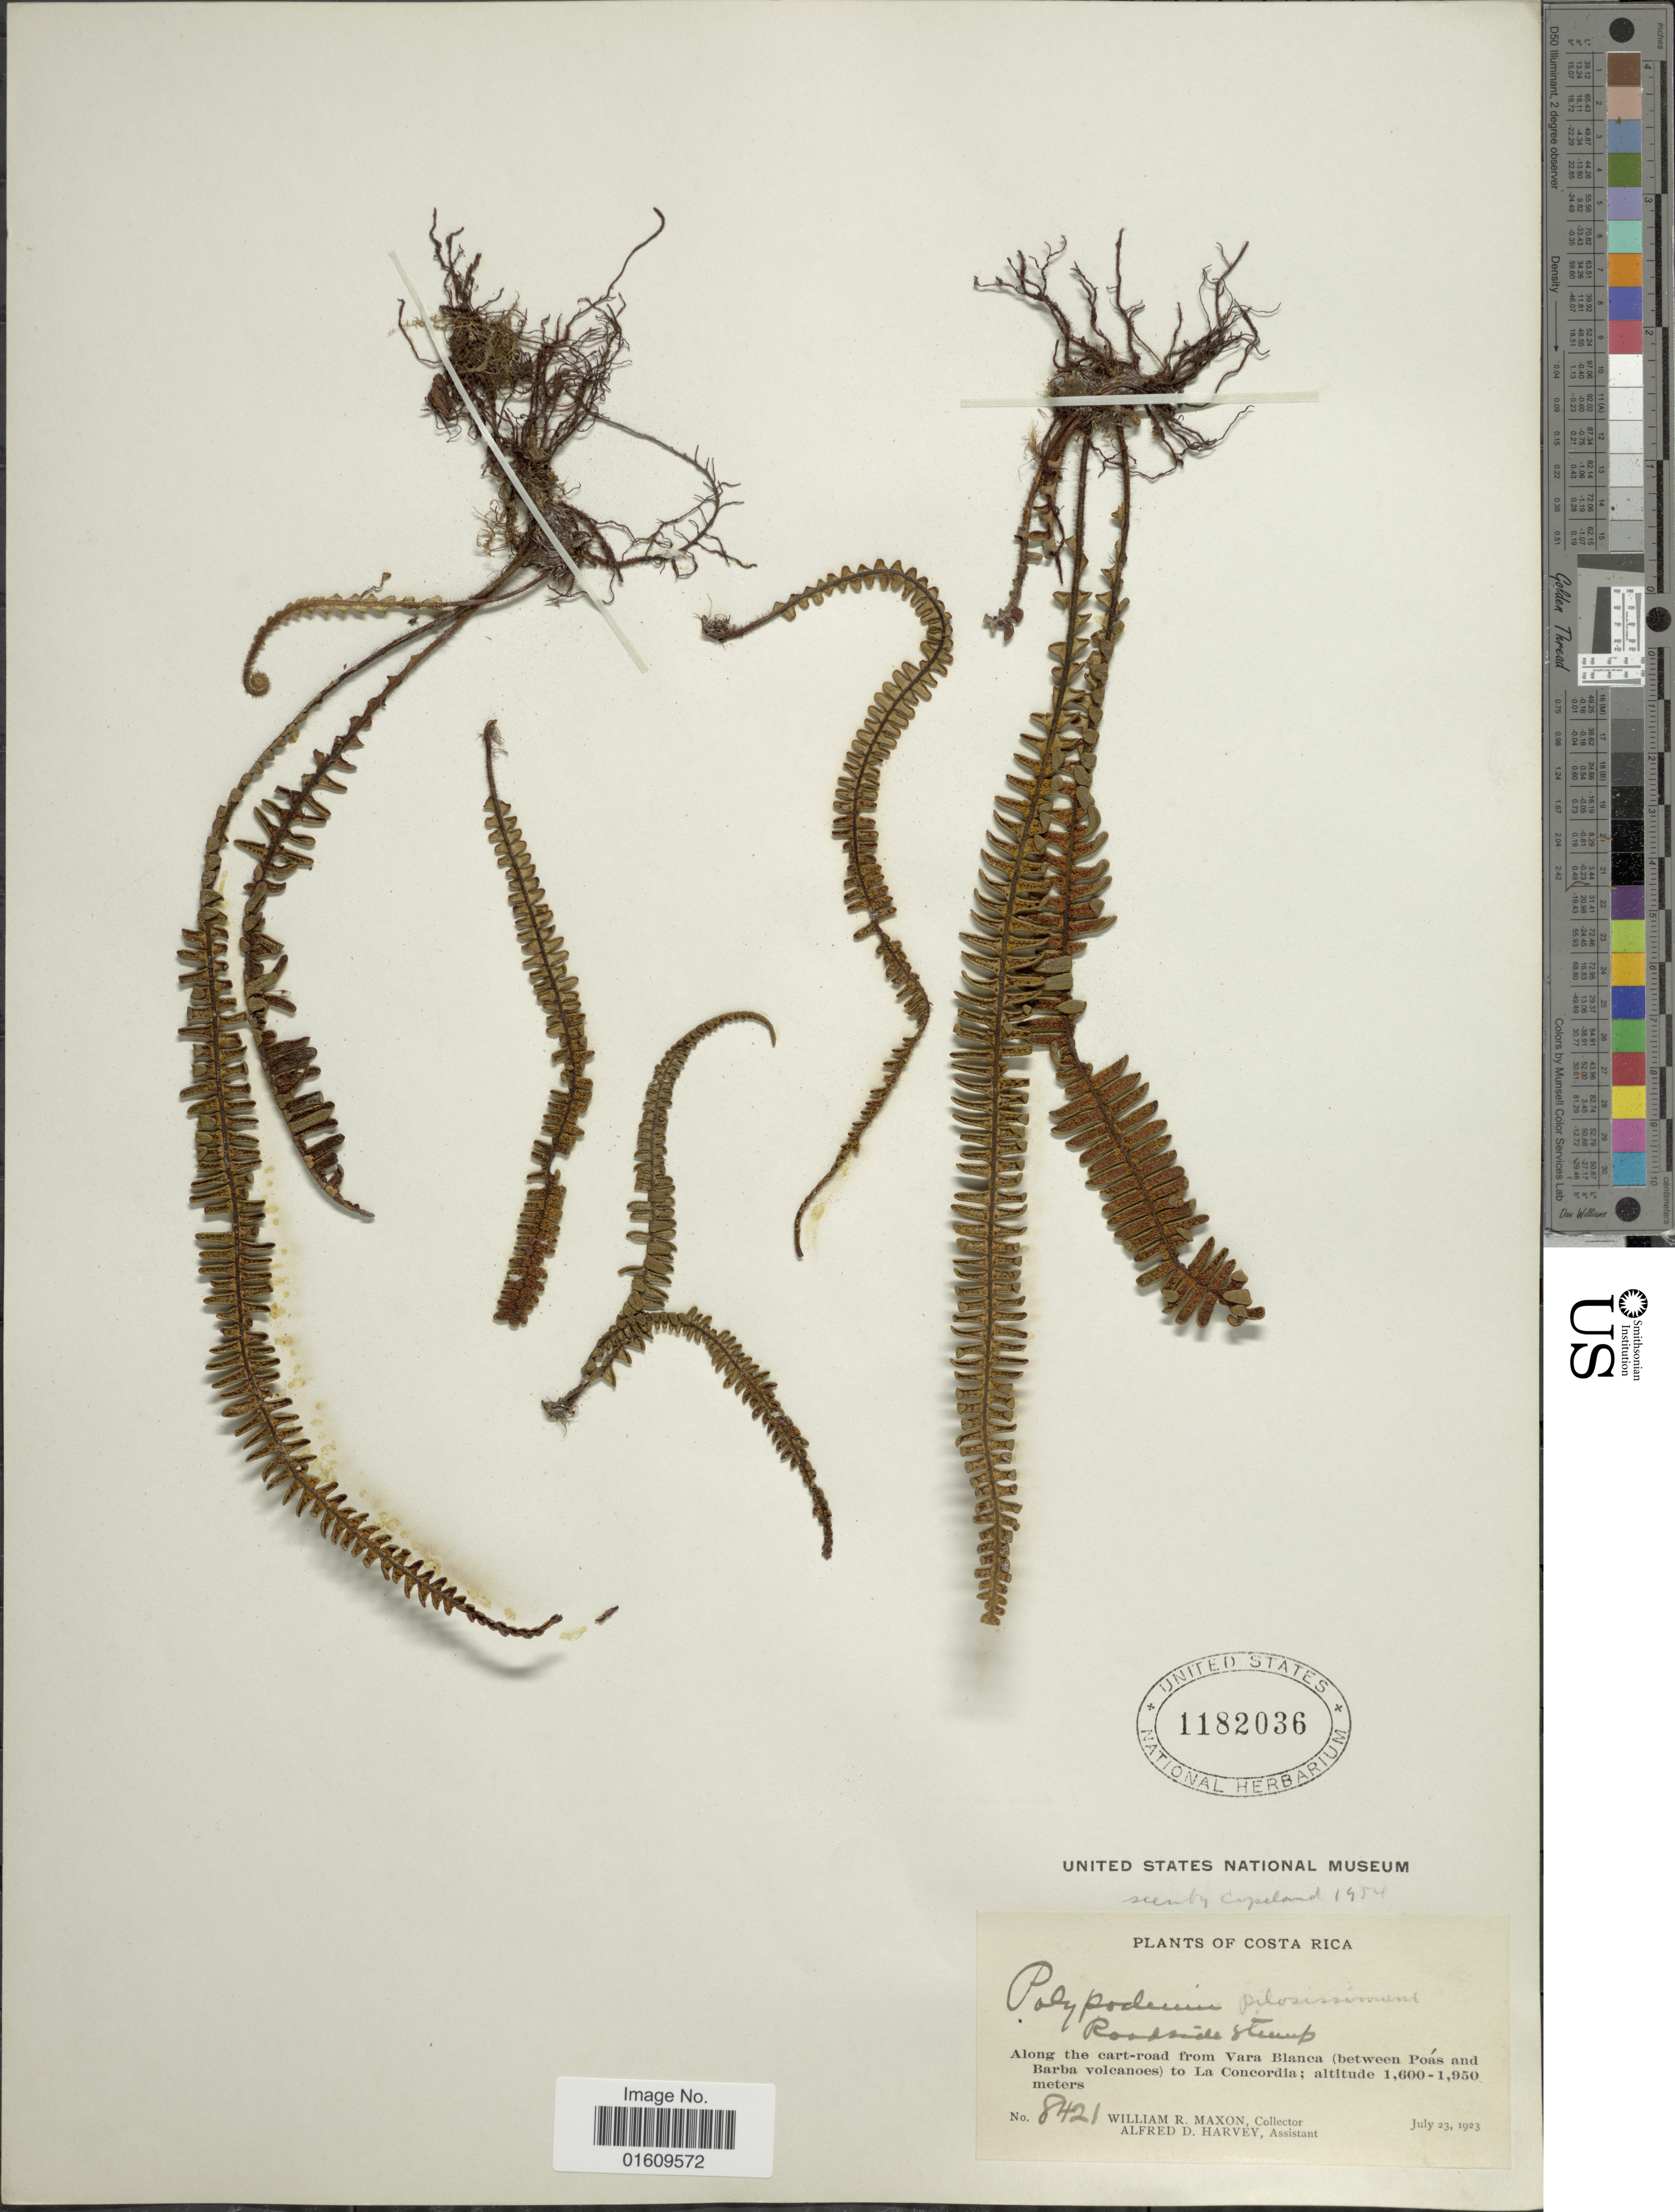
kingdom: Plantae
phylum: Tracheophyta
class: Polypodiopsida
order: Polypodiales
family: Polypodiaceae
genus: Melpomene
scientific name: Melpomene pilosissima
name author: (M. Martens & Galeotti) A.R. Sm. & R.C. Moran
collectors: W. R. Maxon & A. D. Harvey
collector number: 8421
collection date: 1923-07-23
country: Costa Rica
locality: Along the cart-road from Vara Blanca ( between Poas and Barba volcanoes ) to La Concordia.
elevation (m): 488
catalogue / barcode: US 1182036